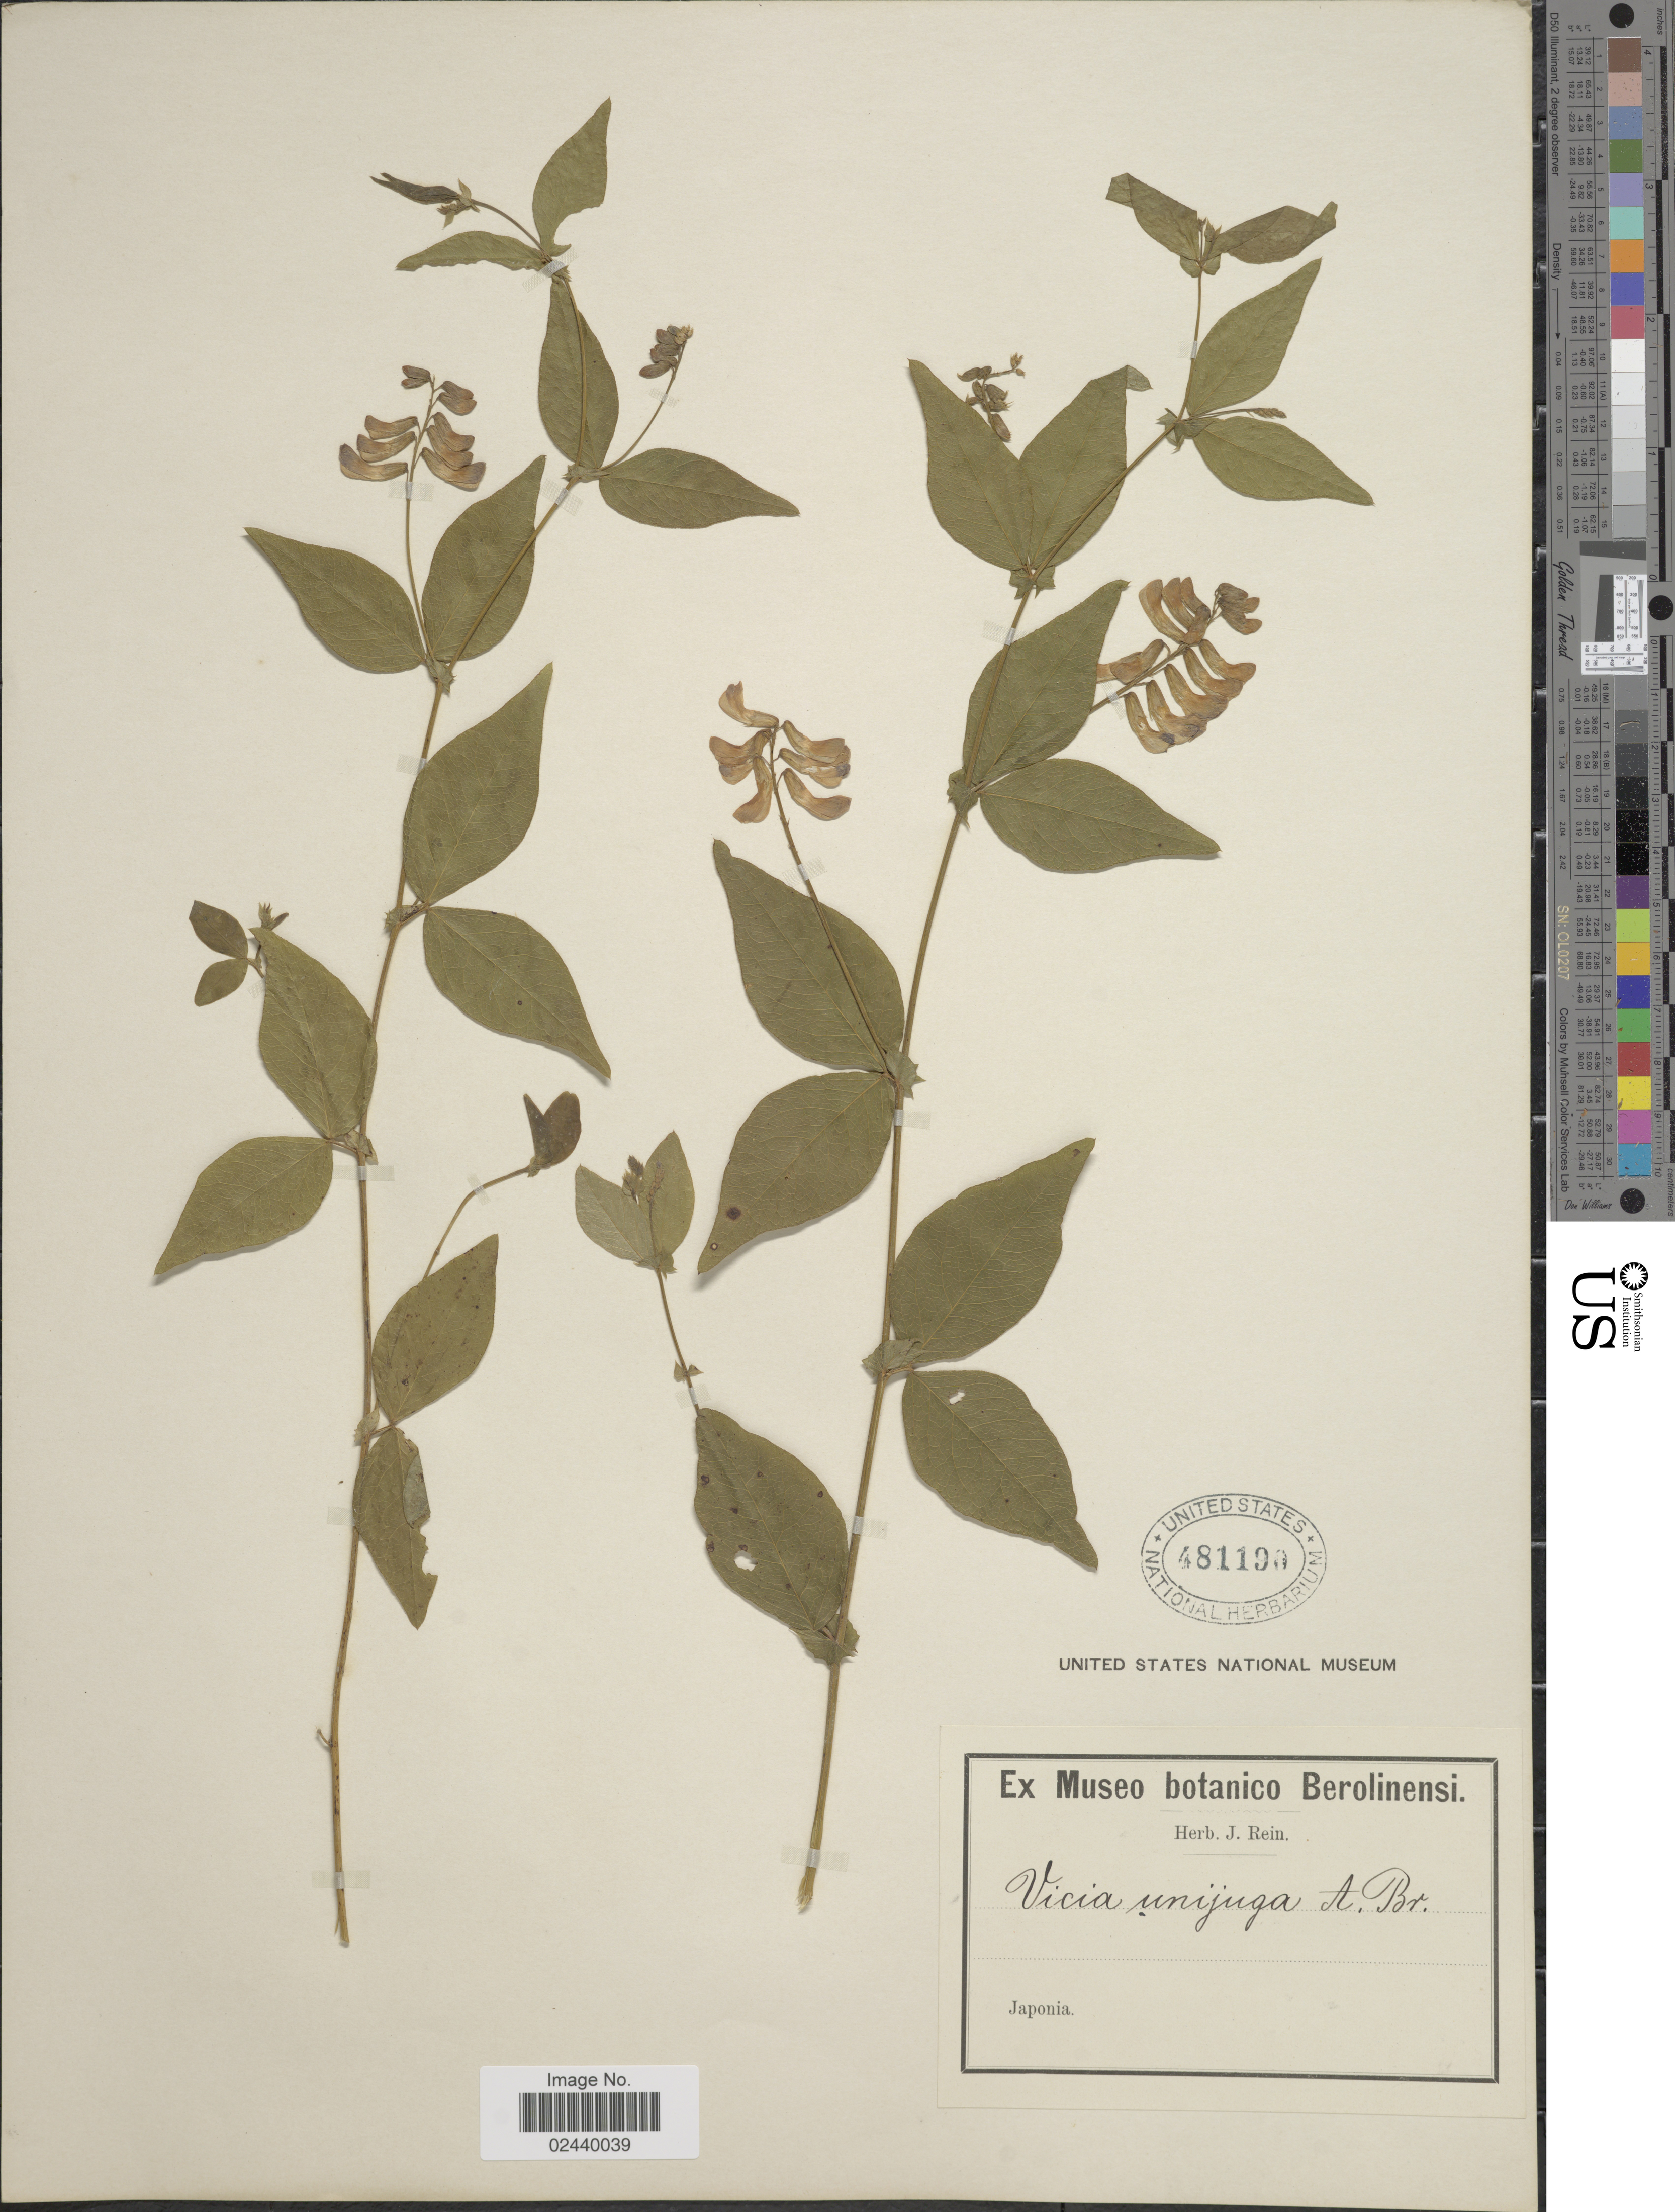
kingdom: Plantae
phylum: Tracheophyta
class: Magnoliopsida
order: Fabales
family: Fabaceae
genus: Vicia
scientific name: Vicia unijuga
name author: A. Braun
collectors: ex herb. J. Rein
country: Japan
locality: Japonia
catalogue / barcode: US 481190